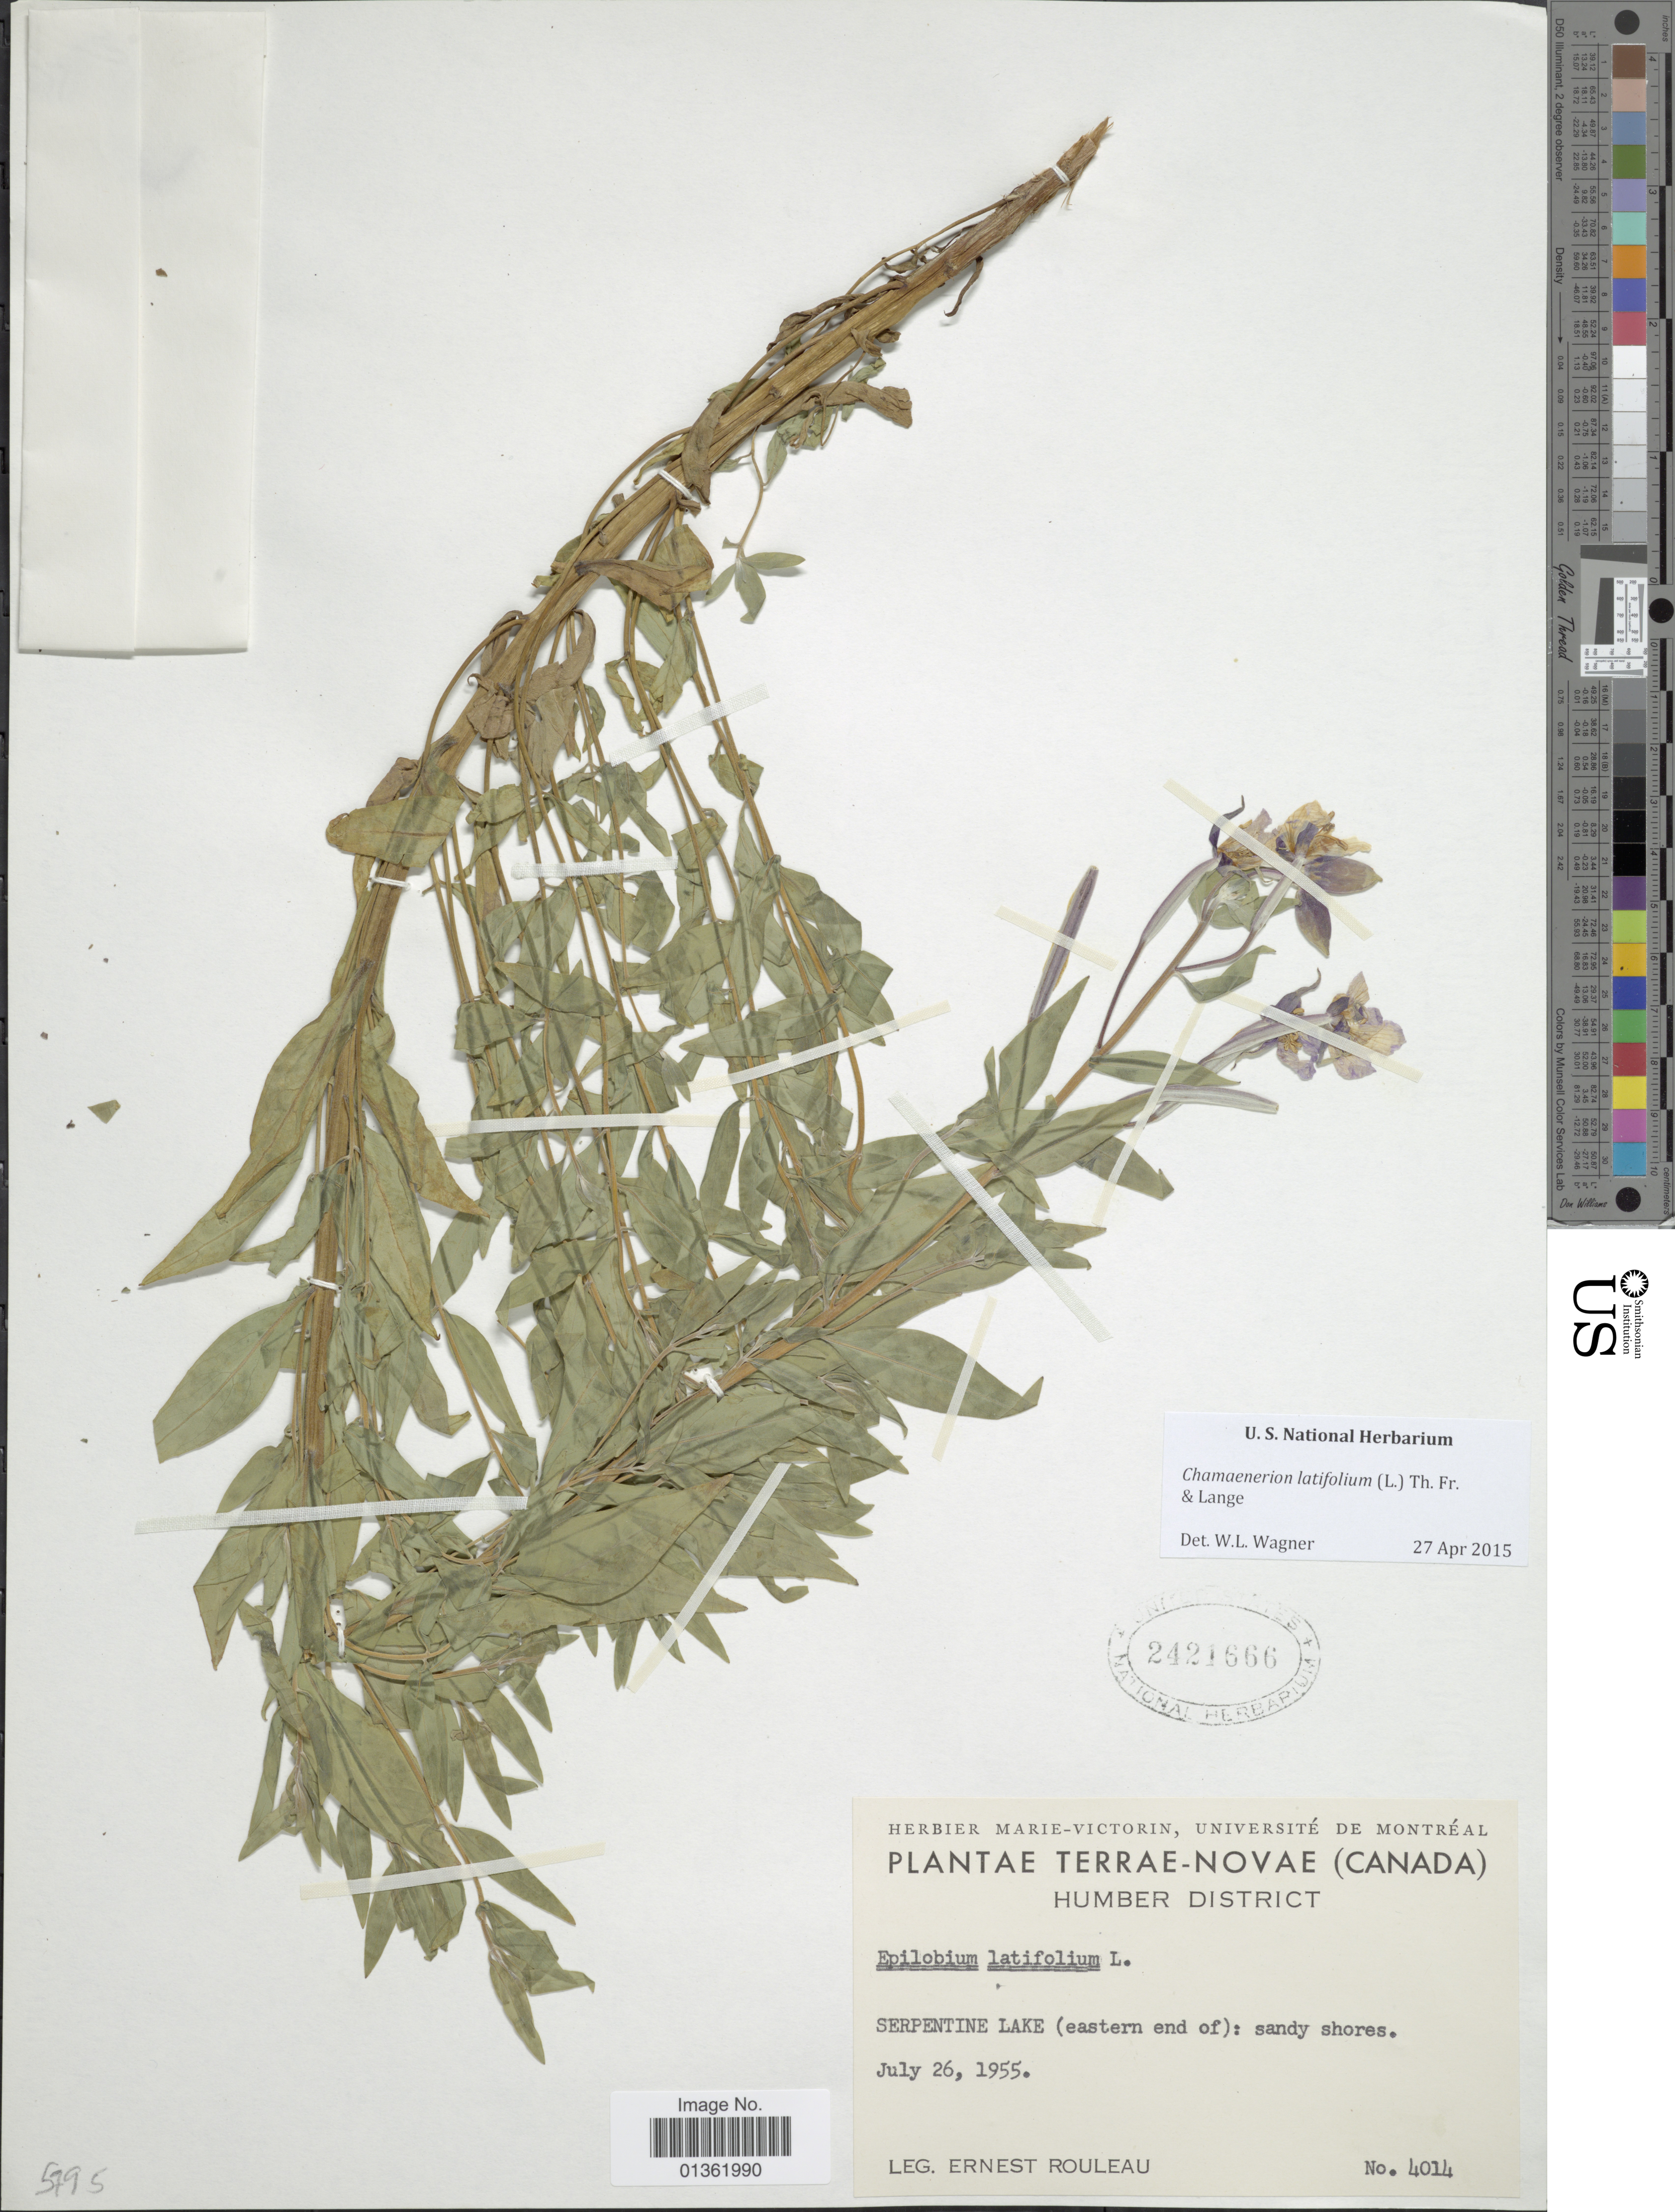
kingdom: Plantae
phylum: Tracheophyta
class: Magnoliopsida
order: Myrtales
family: Onagraceae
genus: Chamaenerion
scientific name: Chamaenerion latifolium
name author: (L.) Th. Fr. & Lange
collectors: J. Rouleau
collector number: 4014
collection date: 1955-07-26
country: Canada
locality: Humber District. Serpentine Lake (eastern end of): sandy shores.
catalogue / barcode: US 2421666